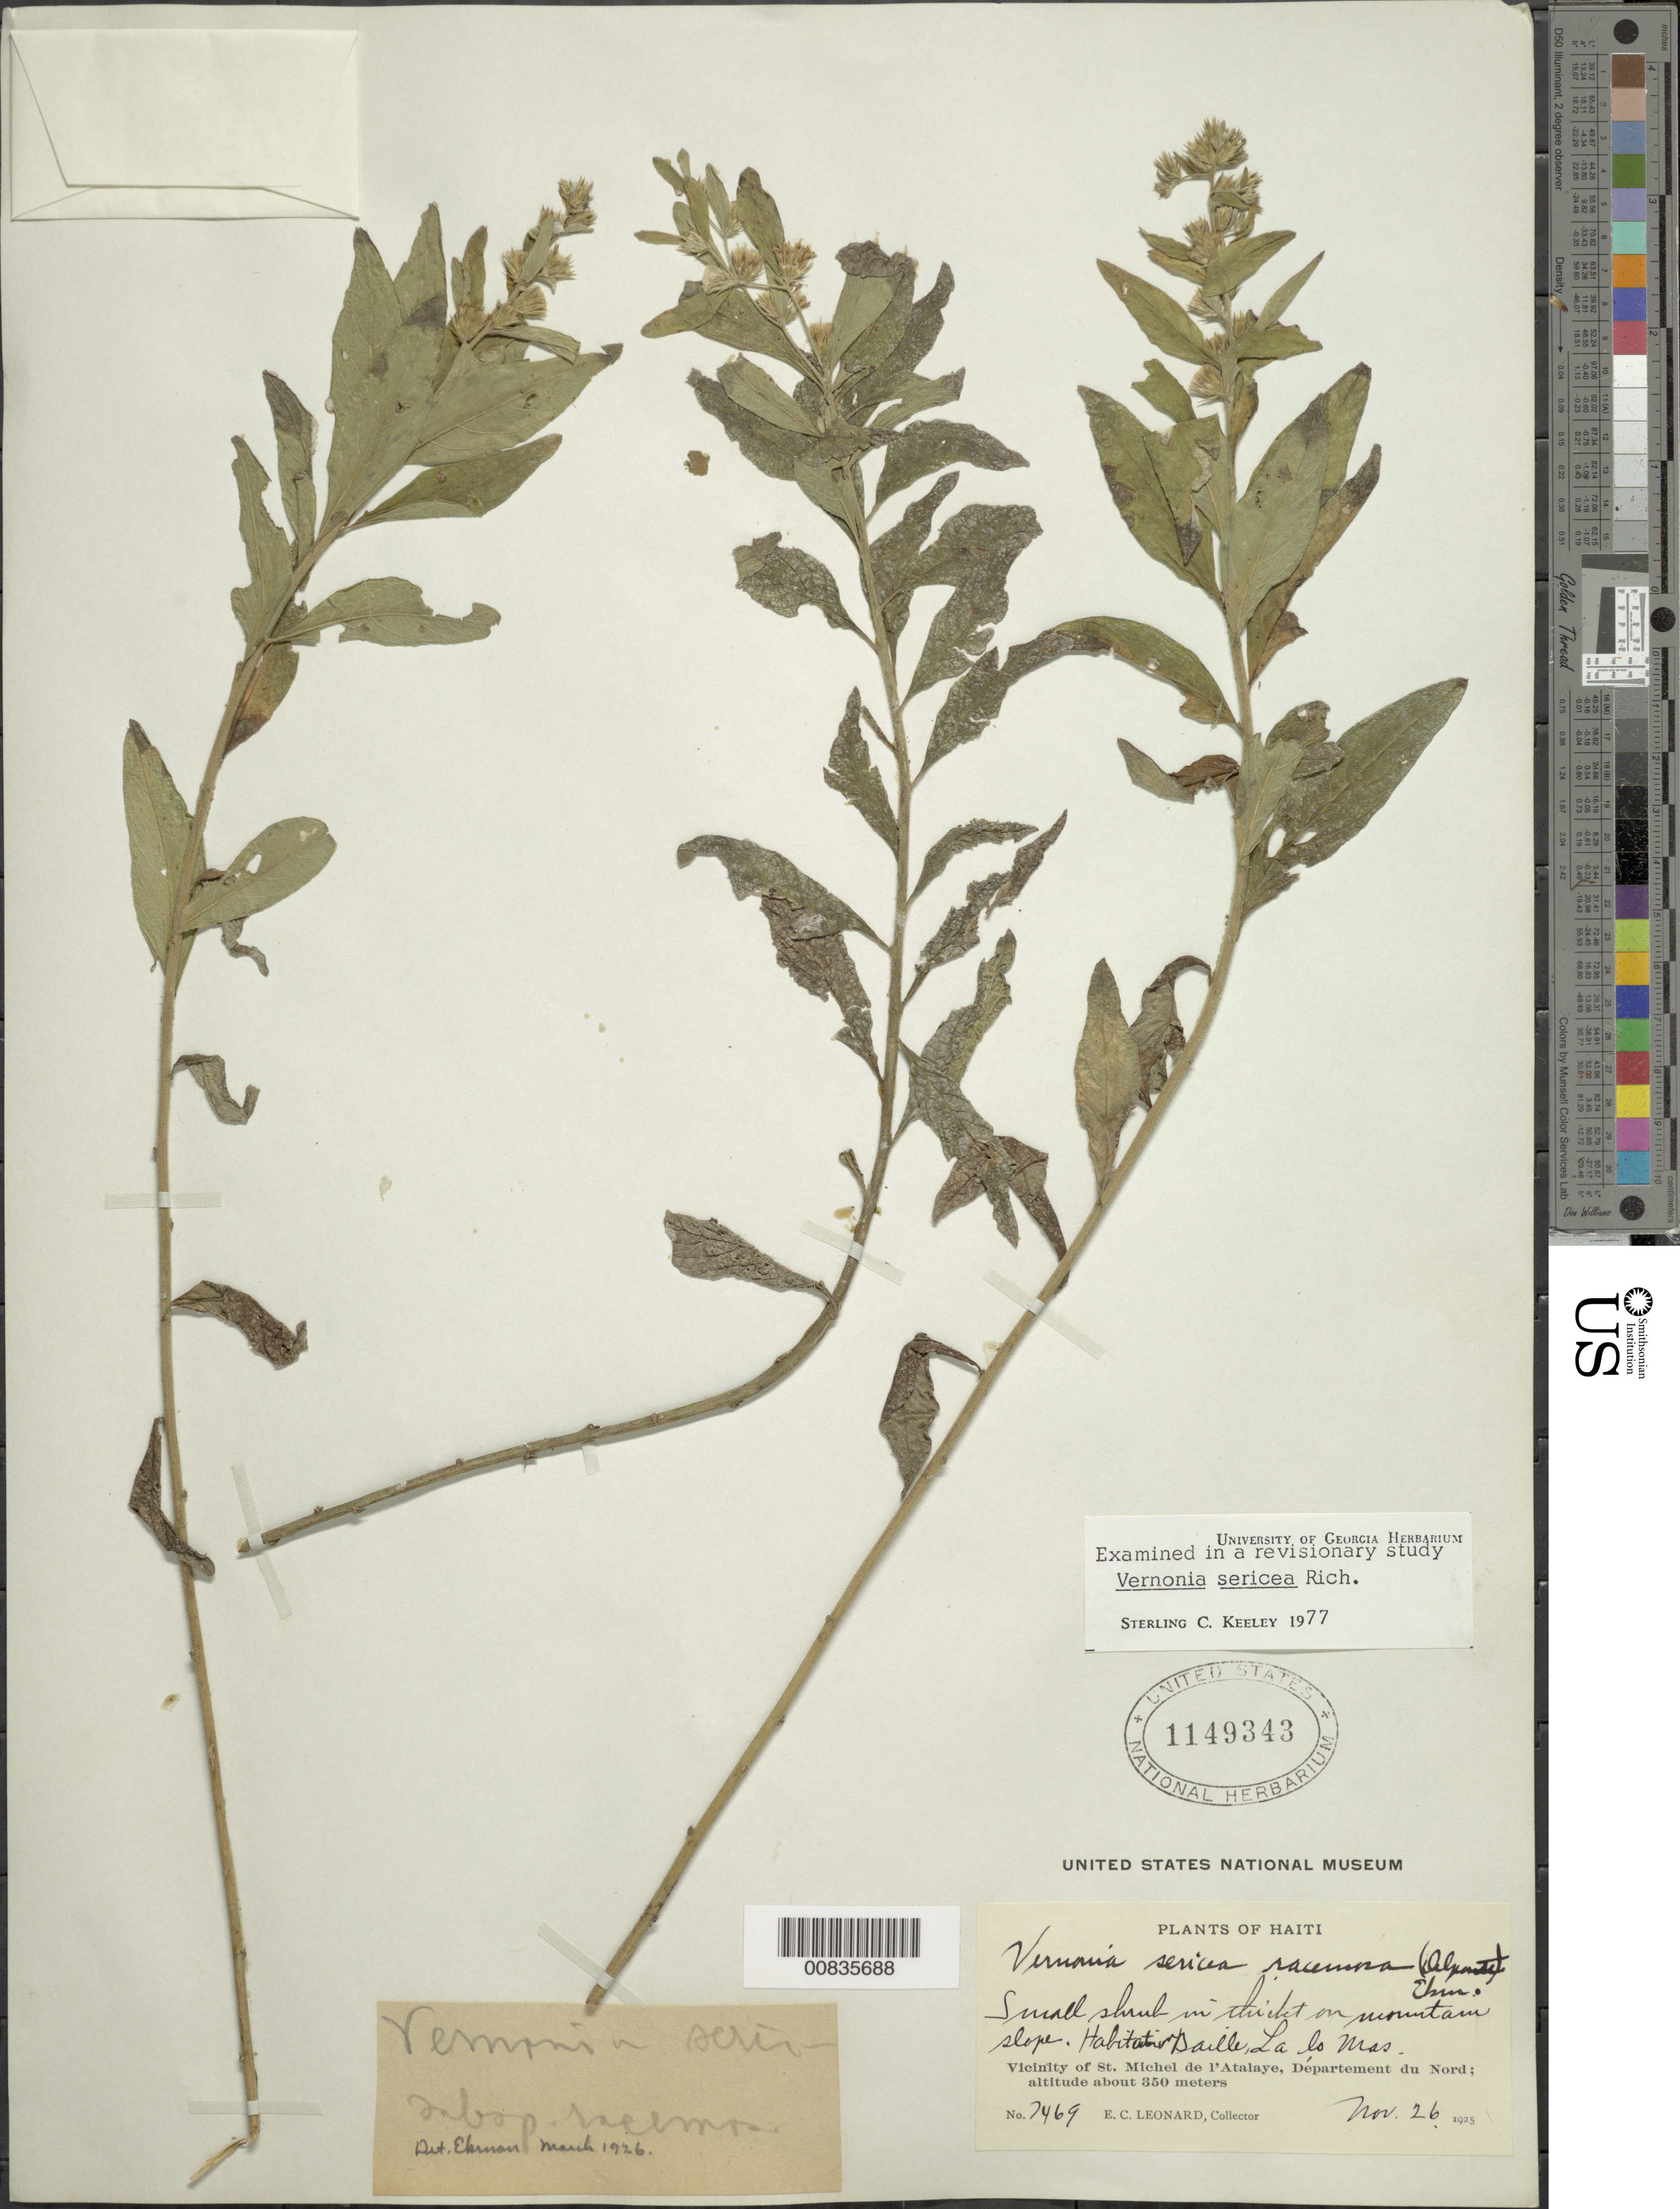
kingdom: Plantae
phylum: Tracheophyta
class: Magnoliopsida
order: Asterales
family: Asteraceae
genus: Lepidaploa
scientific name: Lepidaploa sericea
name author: (Rich.) H. Rob.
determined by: Keeley, S. C.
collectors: E. C. Leonard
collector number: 7469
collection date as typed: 26 Nov 1925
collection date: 1925-11-26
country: Haiti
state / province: Artibonite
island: Hispaniola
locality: Vicinity of St. Michel de l'Atalaye, Habitation Baille, La lo Mas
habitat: In thicket on mountain slope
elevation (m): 350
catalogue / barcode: US 1149343